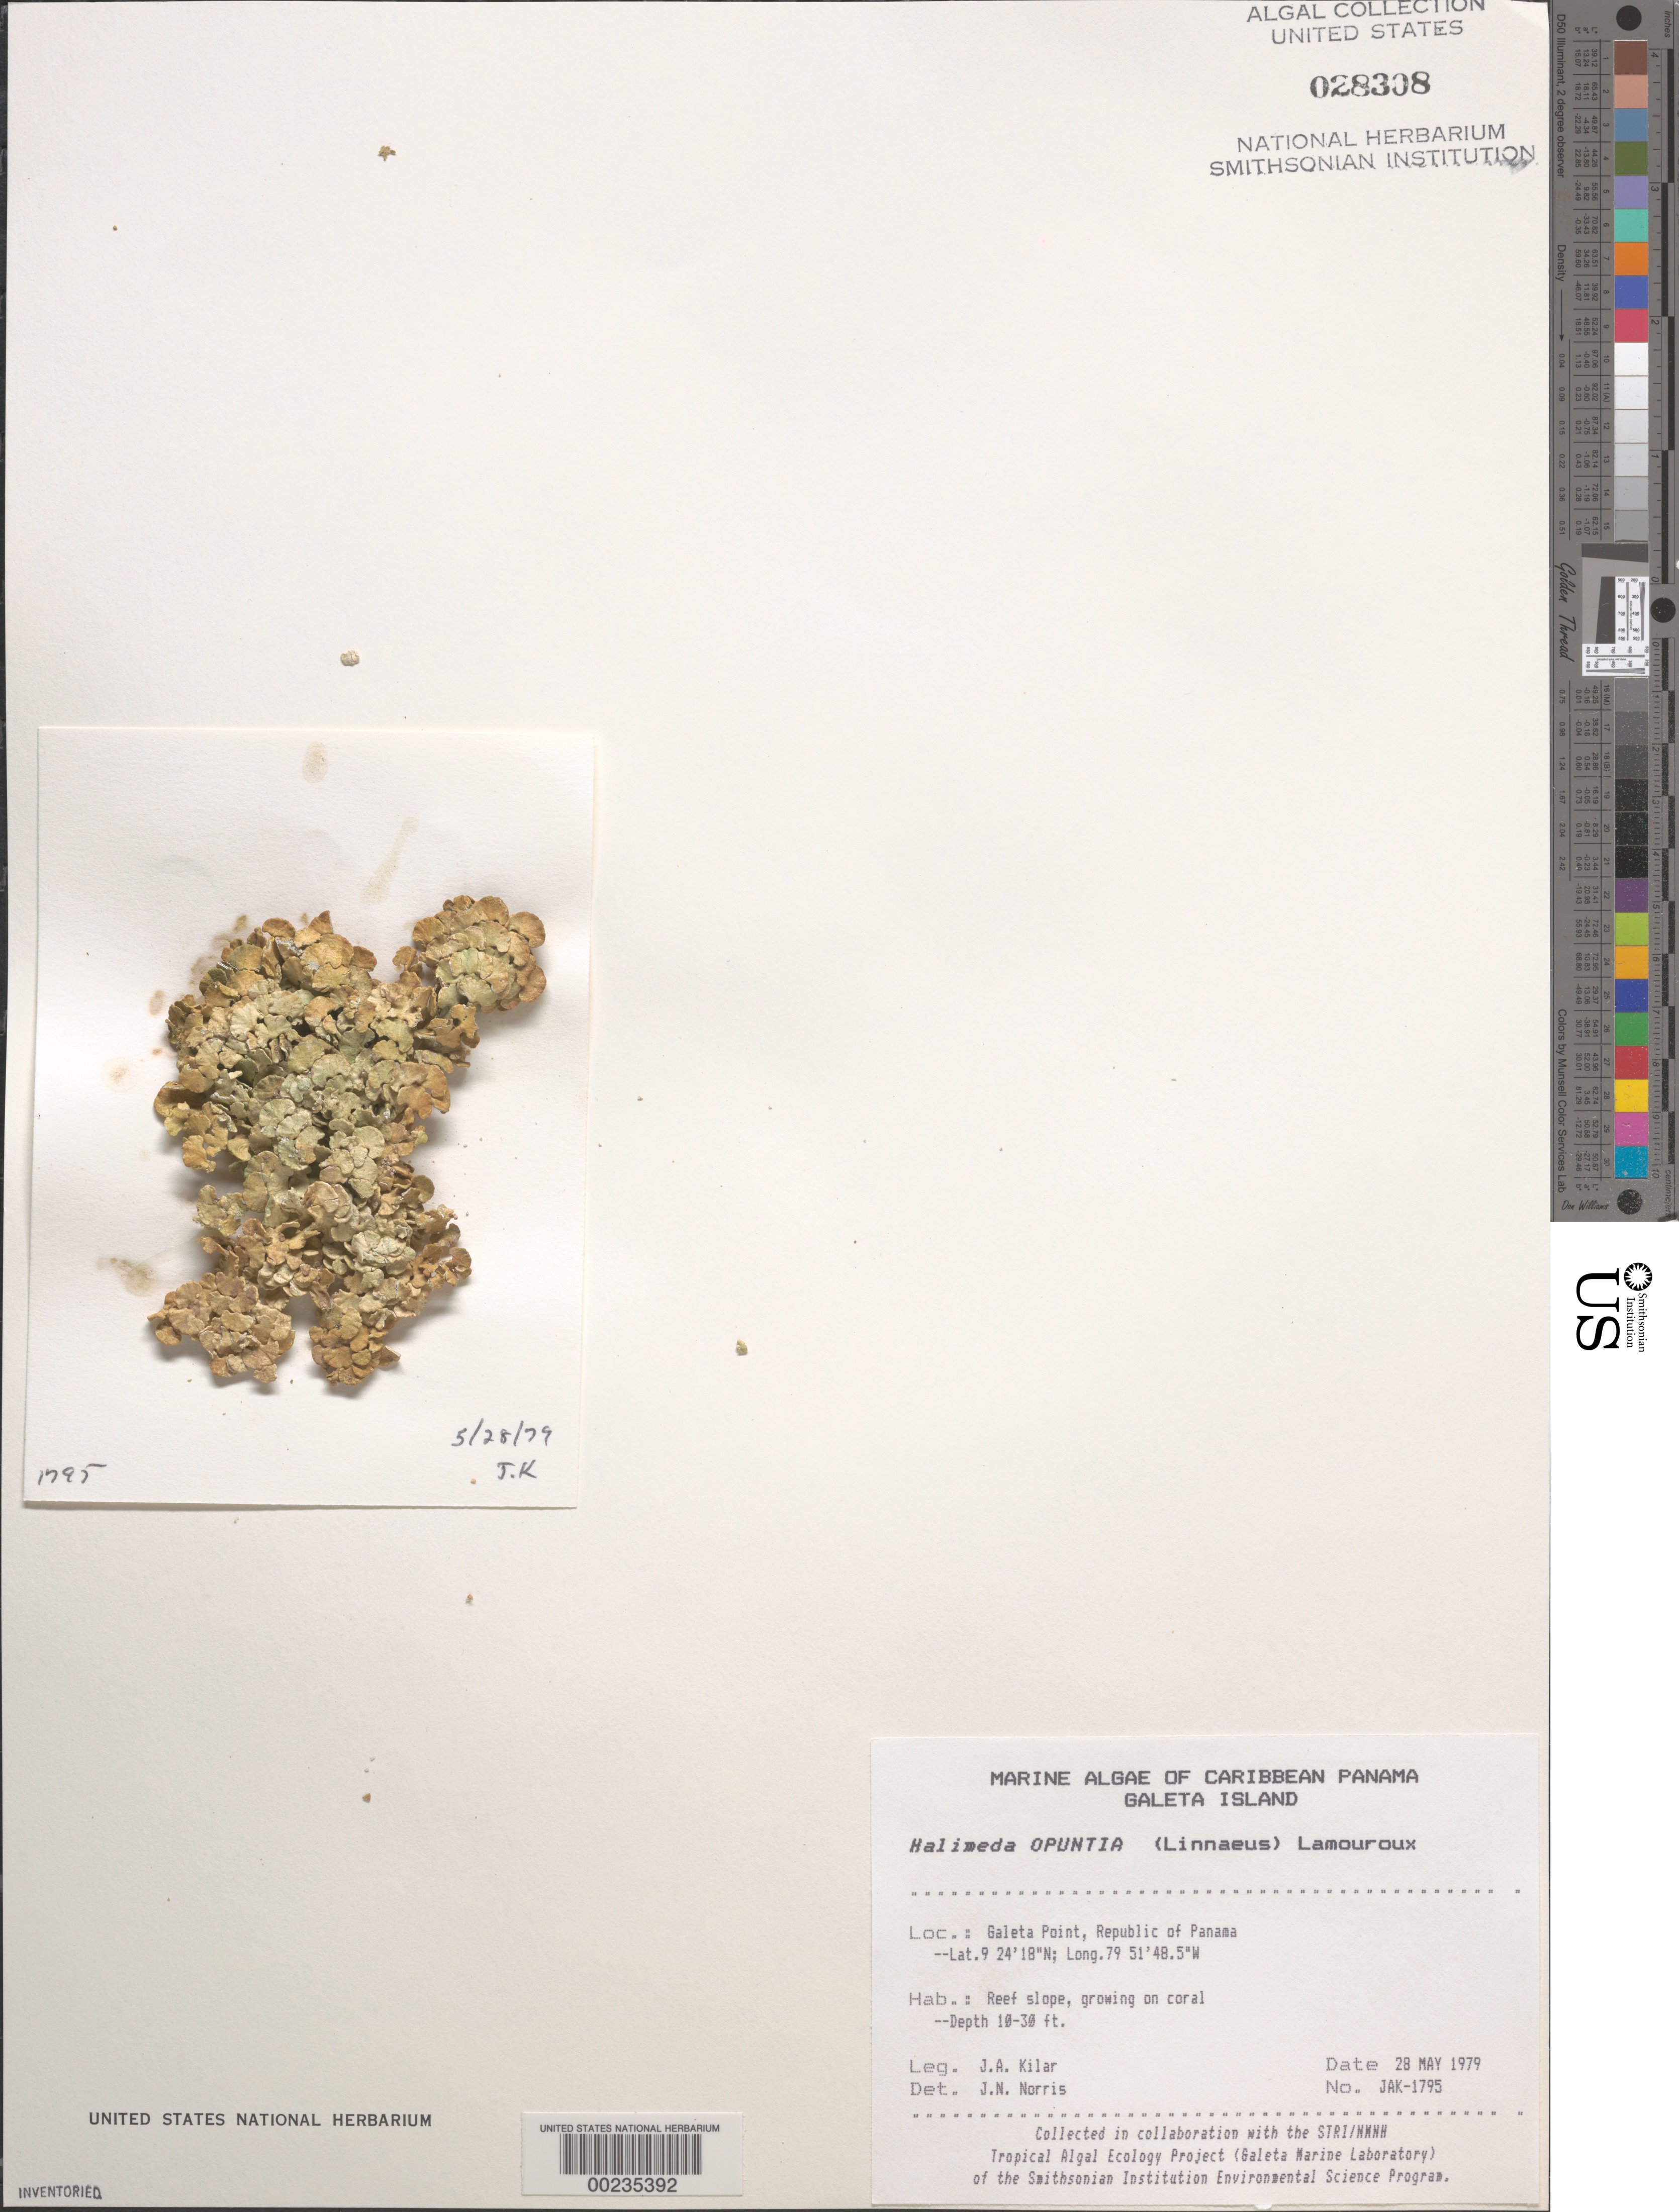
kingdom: Plantae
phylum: Chlorophyta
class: Ulvophyceae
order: Bryopsidales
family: Halimedaceae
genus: Halimeda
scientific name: Halimeda opuntia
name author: (L.) J.V.Lamouroux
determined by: Norris, James N.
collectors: J. A. Kilar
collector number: JAK-1795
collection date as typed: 28 May 1979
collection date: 1979-05-28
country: Panama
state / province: Colón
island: Galeta Island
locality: Galeta Point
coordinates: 9 24' 18" N, 79 51' 48.5" W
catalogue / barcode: US 28308